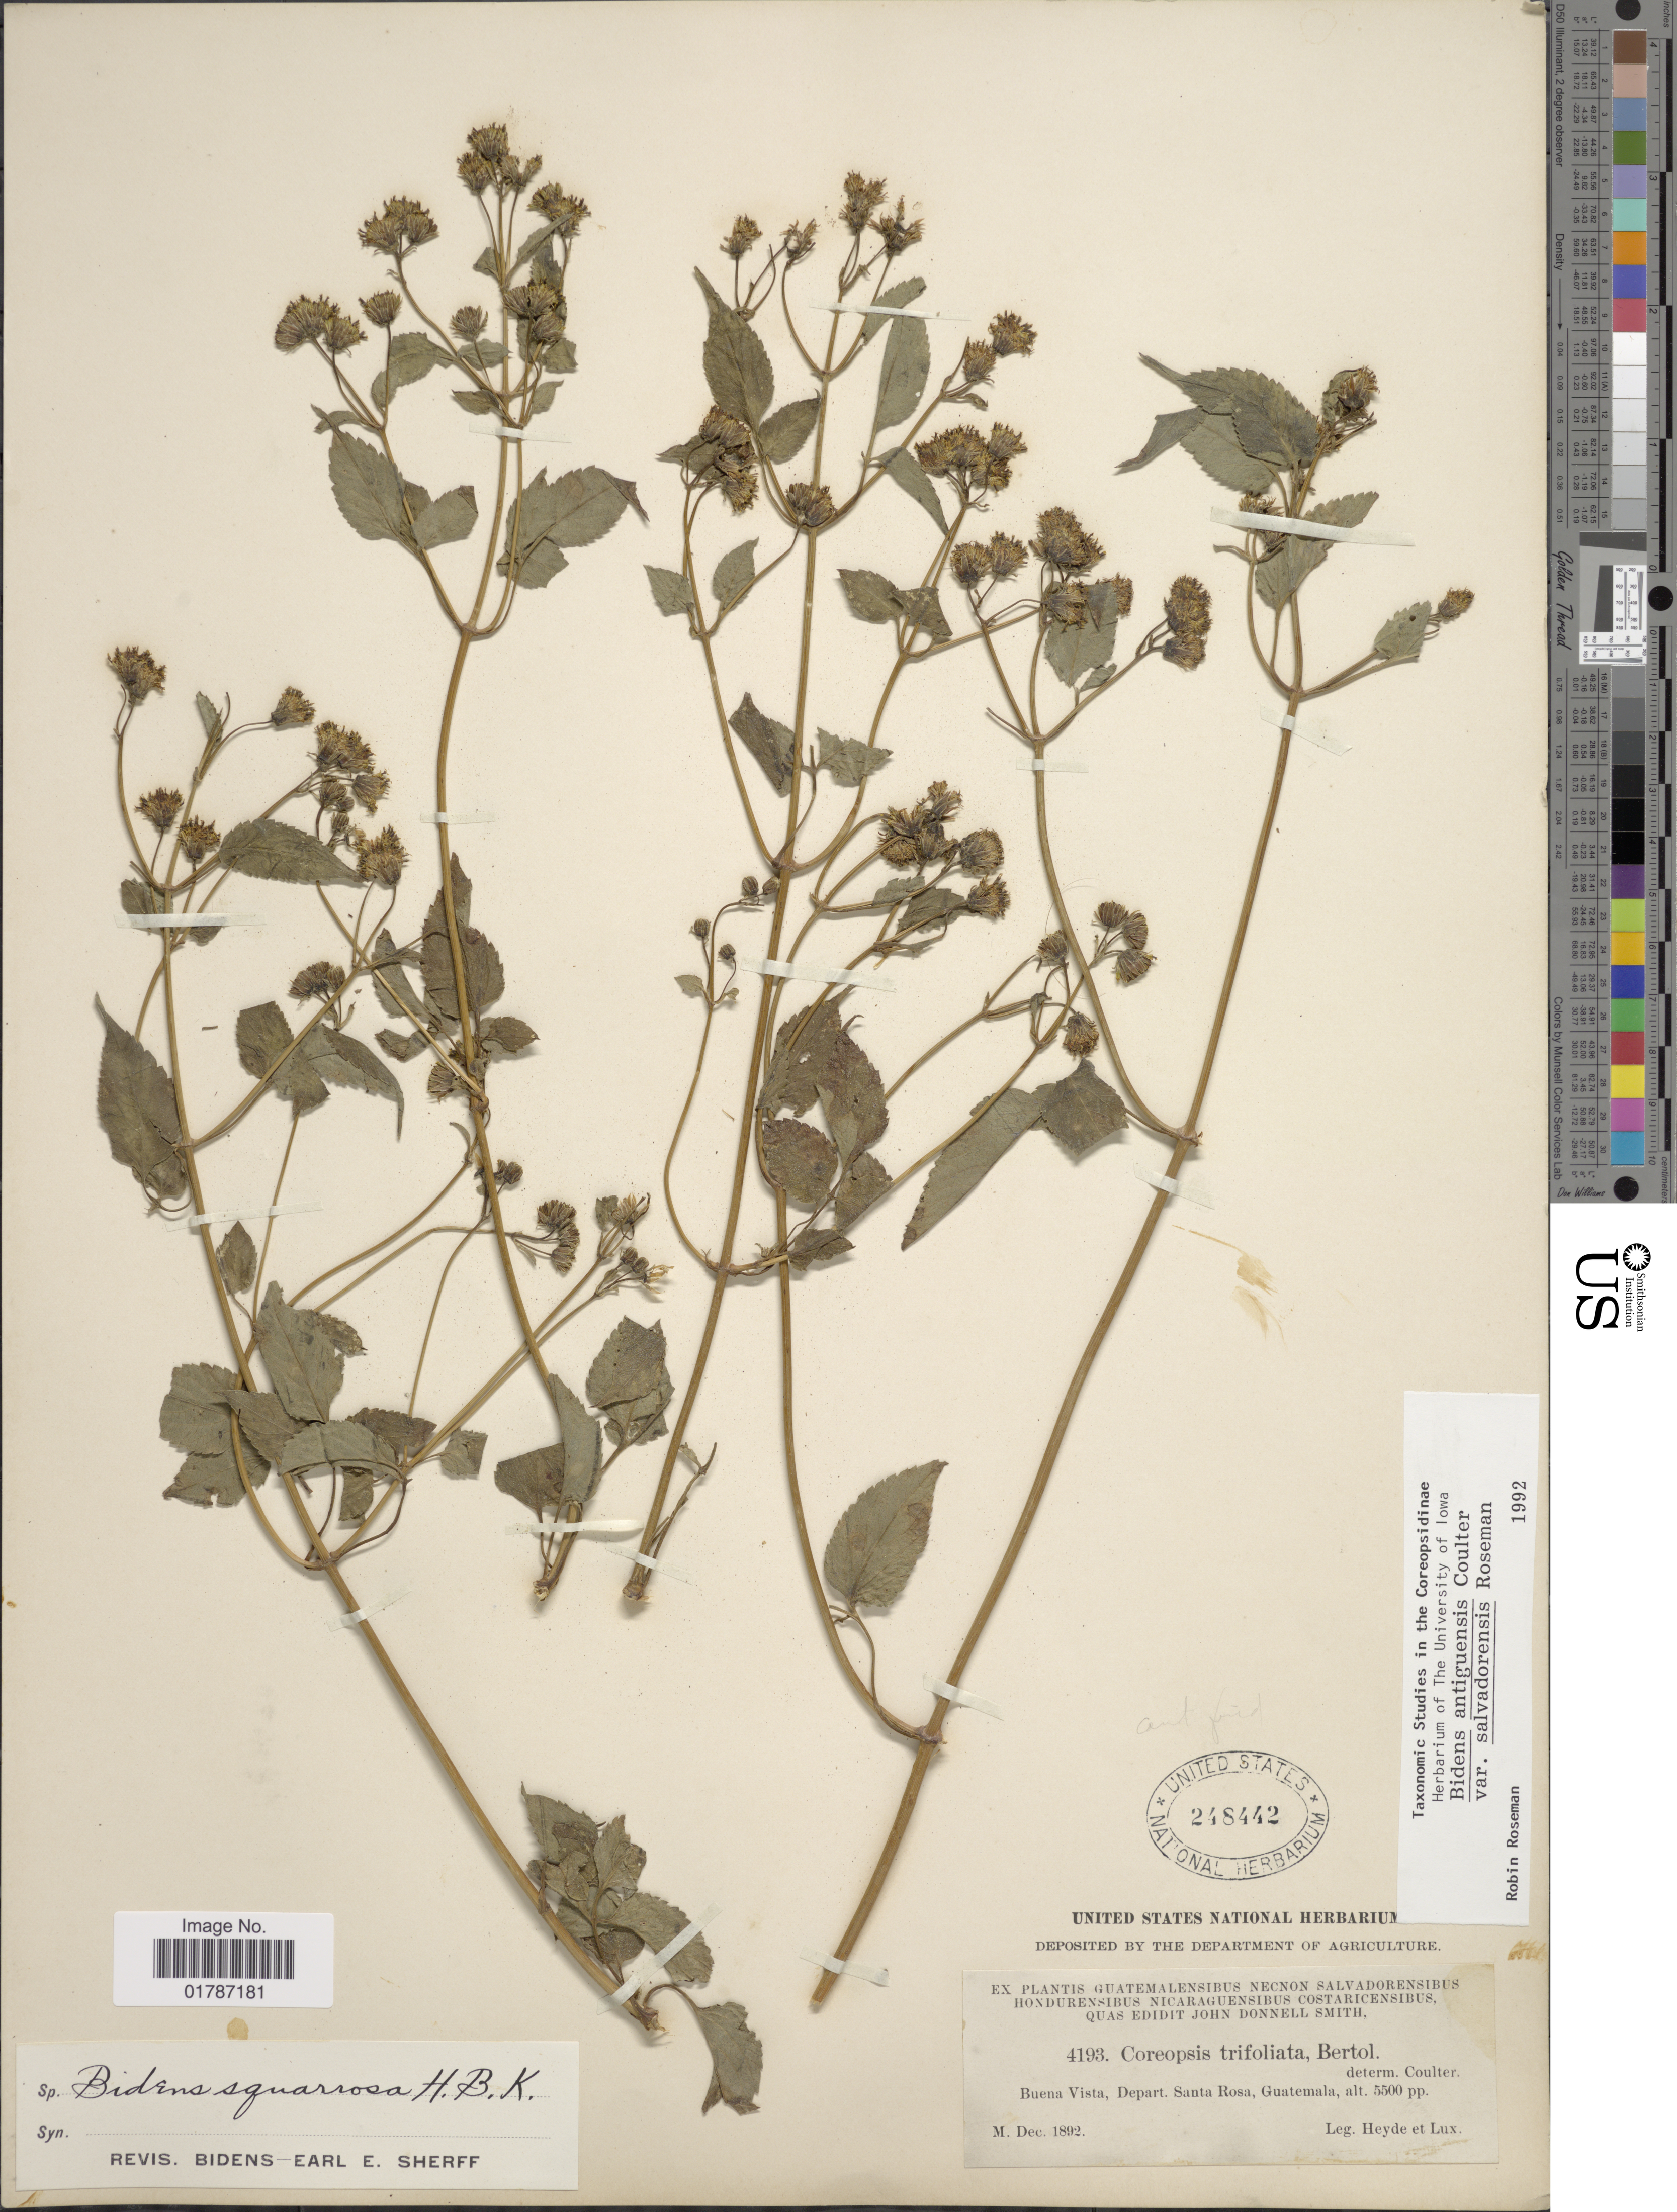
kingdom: Plantae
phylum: Tracheophyta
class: Magnoliopsida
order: Asterales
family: Asteraceae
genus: Bidens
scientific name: Bidens antiguensis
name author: J.M. Coult.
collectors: Heyde & Lux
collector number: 4193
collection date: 1892-12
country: Guatemala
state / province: Santa Rosa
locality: Buena Vista, Depart. Santa Rosa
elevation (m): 1676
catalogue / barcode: US 248442